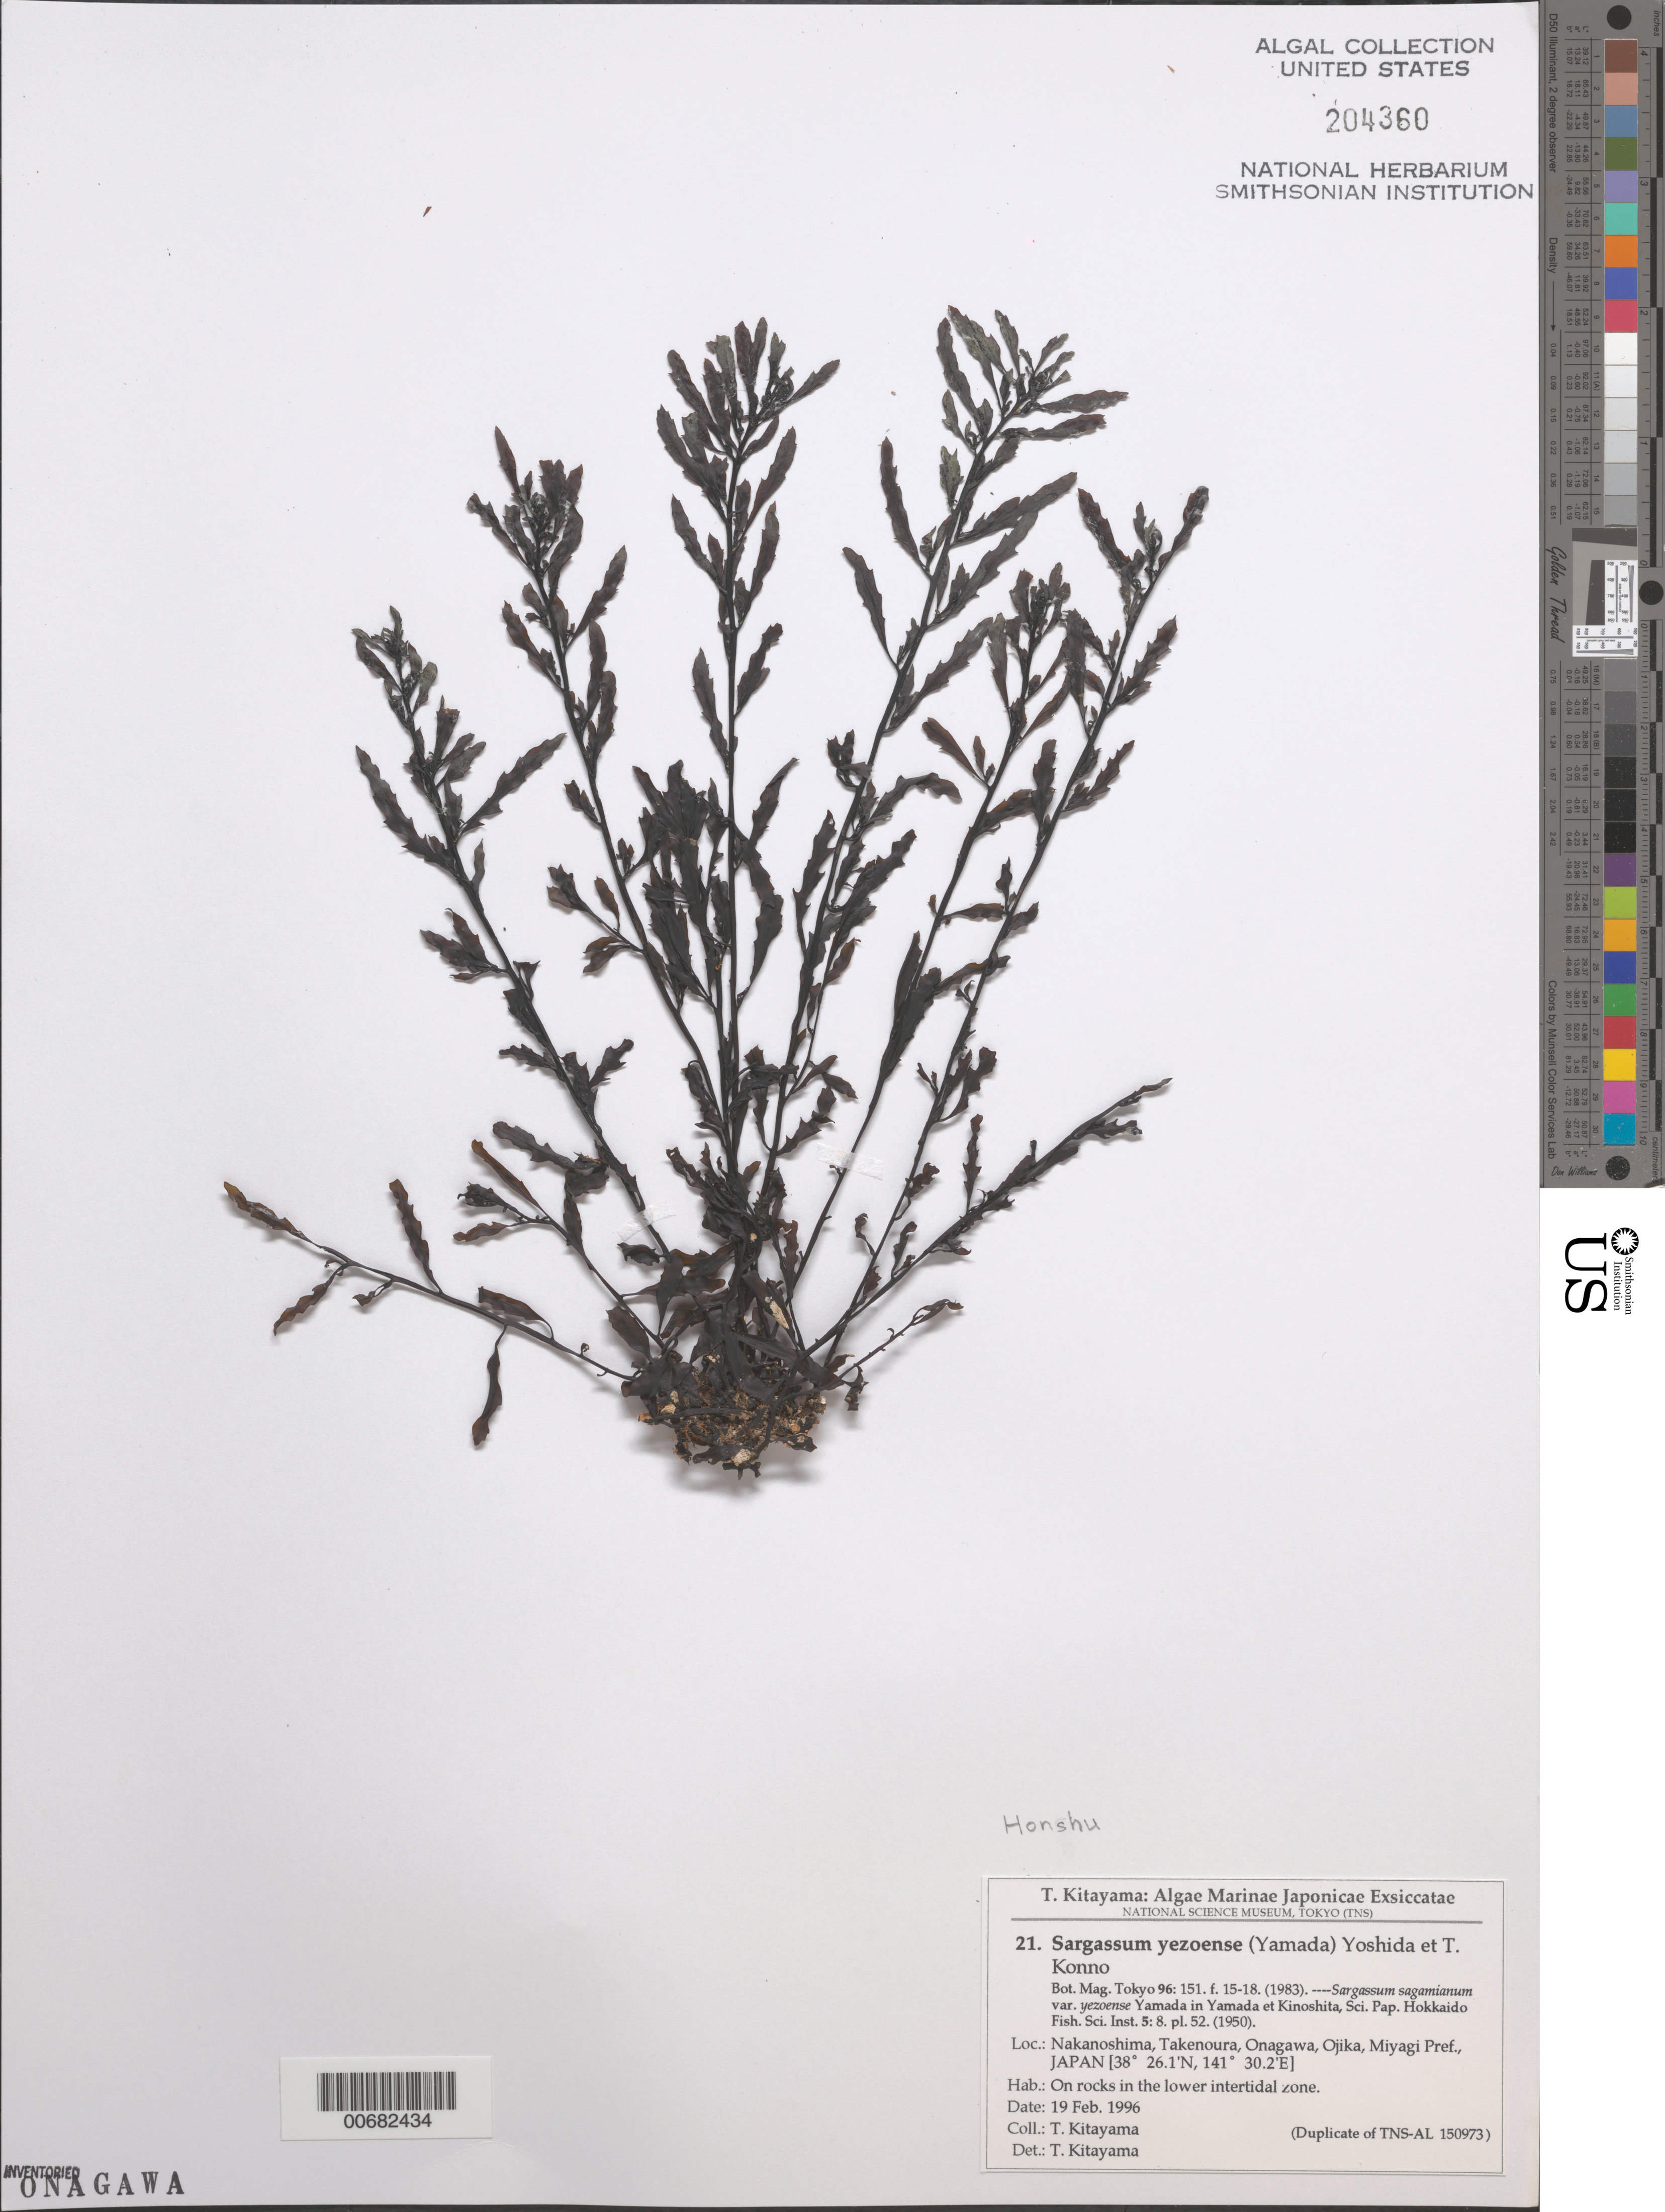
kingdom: Chromista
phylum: Ochrophyta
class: Phaeophyceae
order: Fucales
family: Sargassaceae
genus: Sargassum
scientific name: Sargassum yezoense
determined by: Kitayama, T.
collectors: T. Kitayama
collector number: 21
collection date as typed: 19 Feb 1996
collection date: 1996-02-19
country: Japan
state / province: Miyagi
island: Honshu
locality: Nakanoshima, Takenoura, Onagawa, Ojika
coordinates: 38 26.1' N, 141 30.2' E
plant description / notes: Kitayama, T., Algae Marinae Japonicae Exsiccatae, Fasc. I (Nos. 1-25)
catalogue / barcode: US 204360